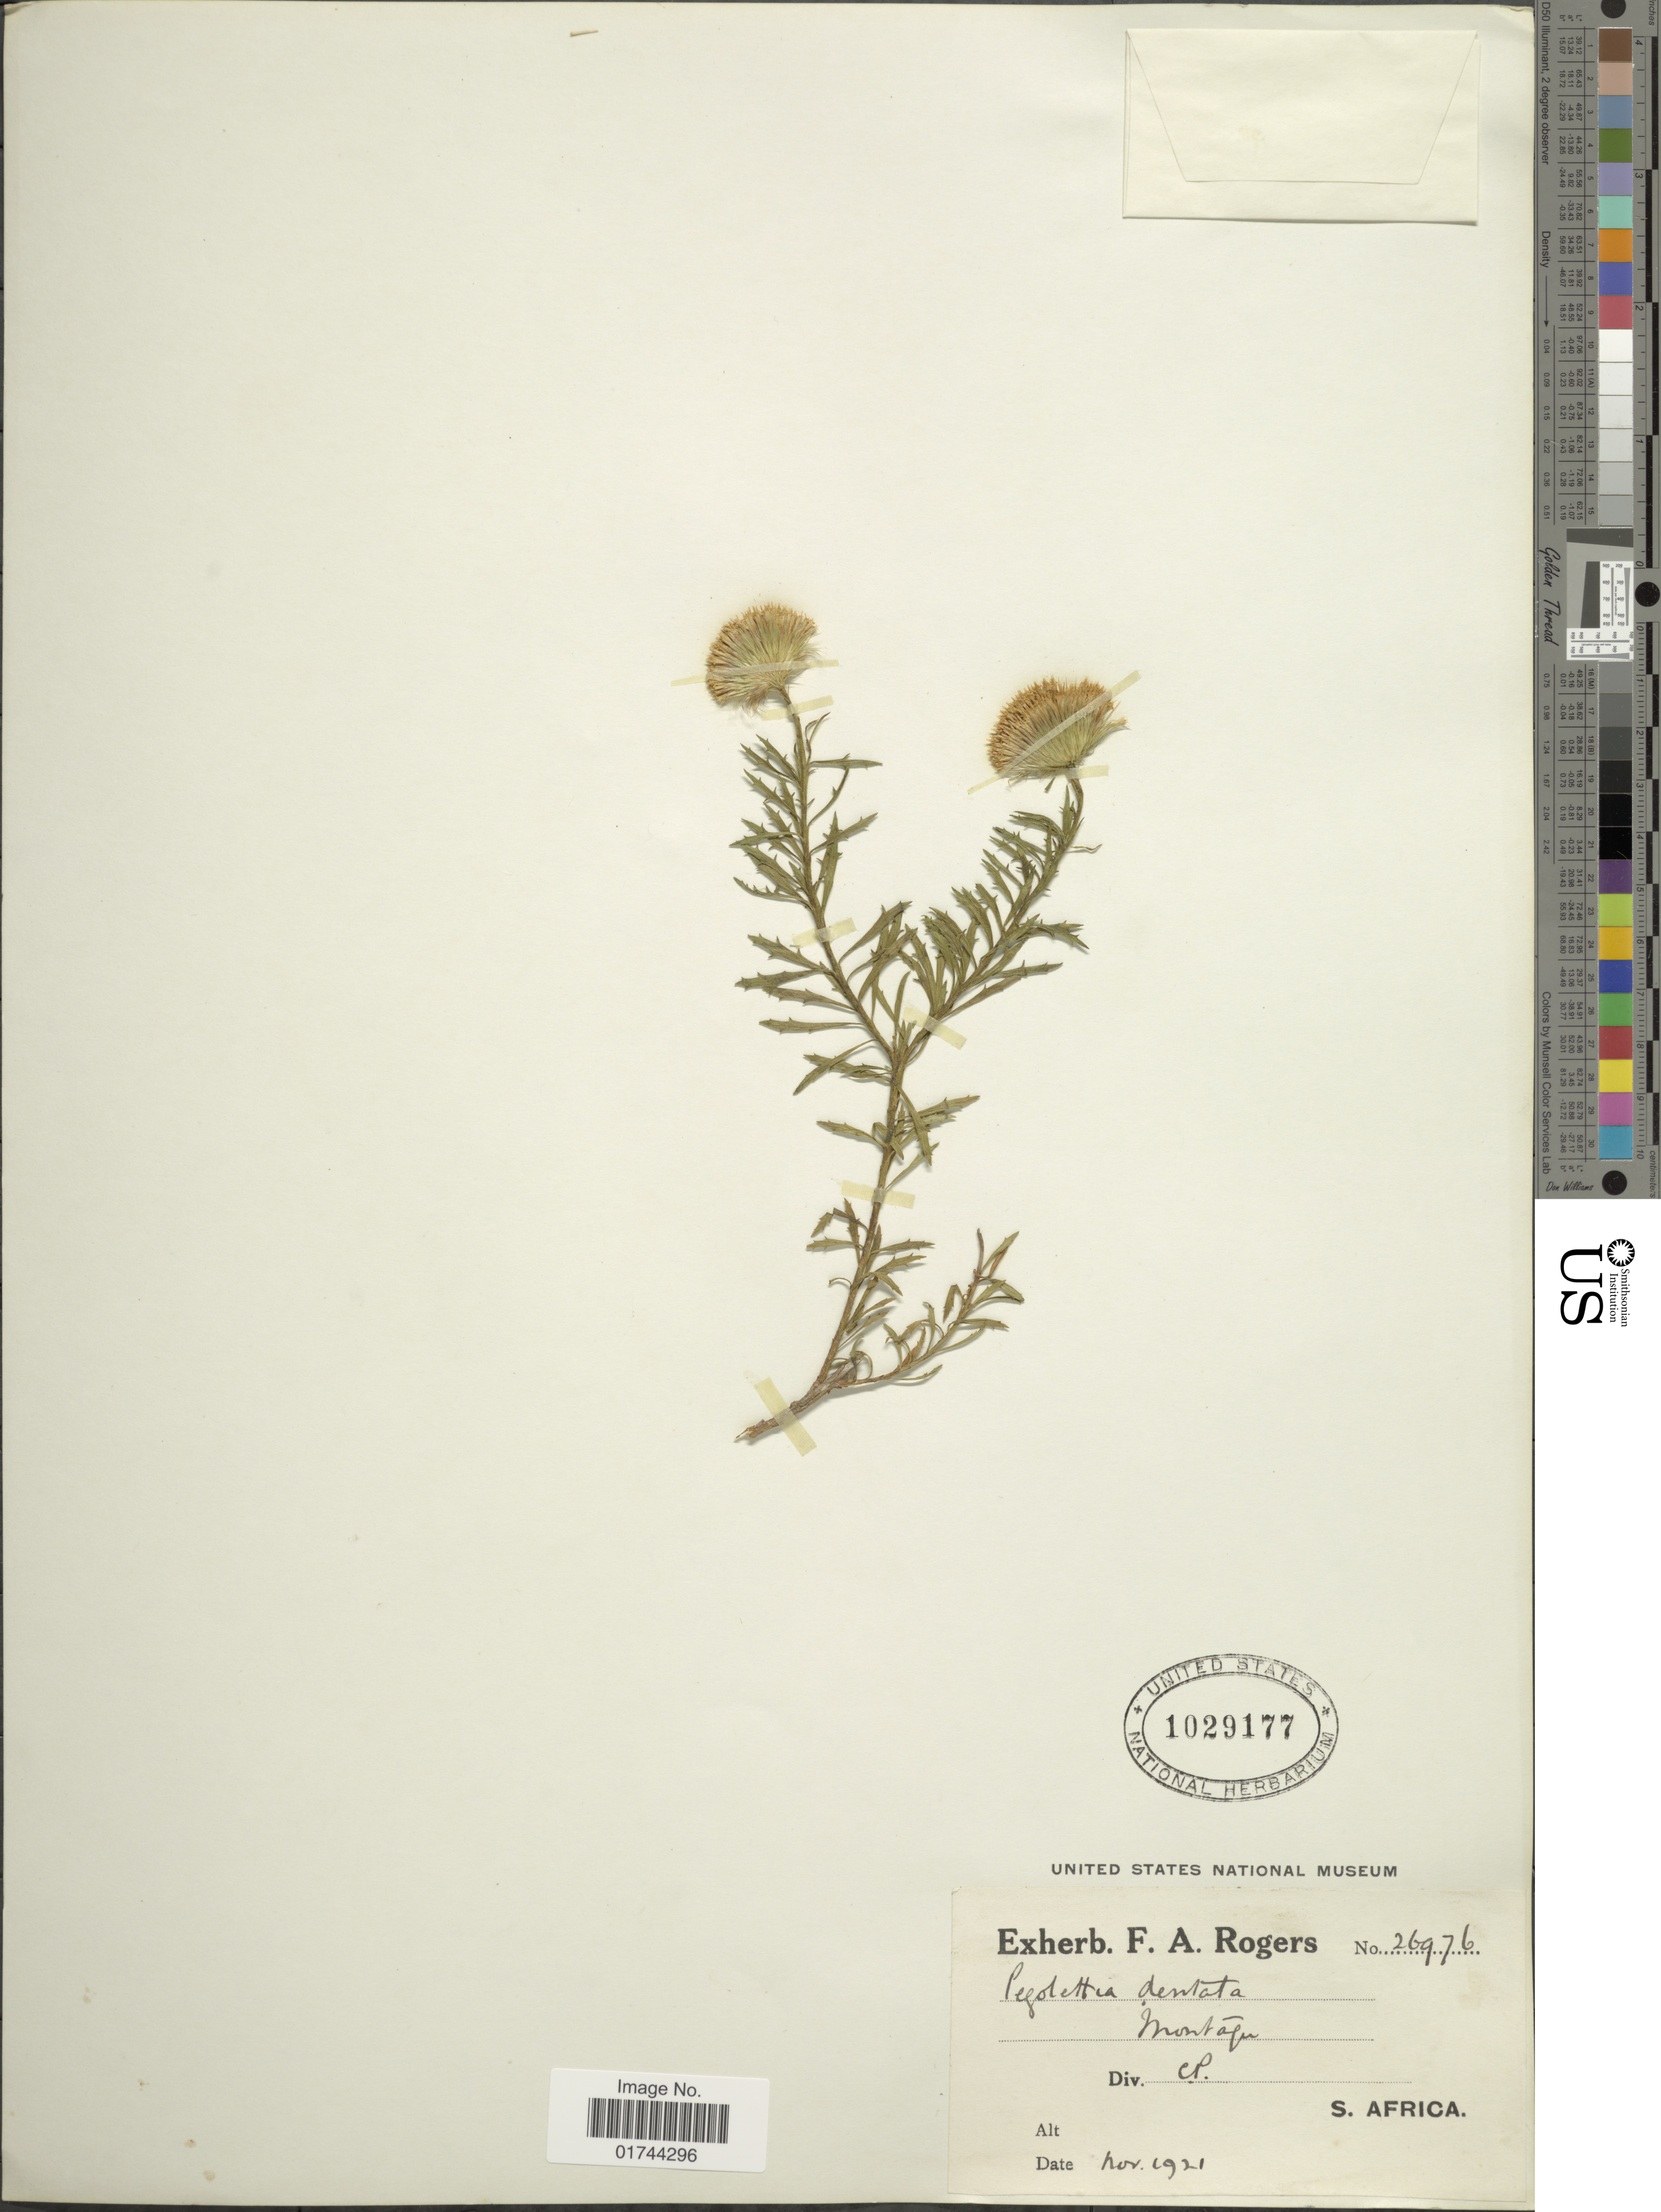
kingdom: Plantae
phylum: Tracheophyta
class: Magnoliopsida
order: Asterales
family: Asteraceae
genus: Pegolettia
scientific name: Pegolettia dentata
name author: Bolus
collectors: ex herb. F. A. Rogers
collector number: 26976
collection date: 1921-11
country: South Africa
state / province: Western Cape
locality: Montagu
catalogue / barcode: US 1029177